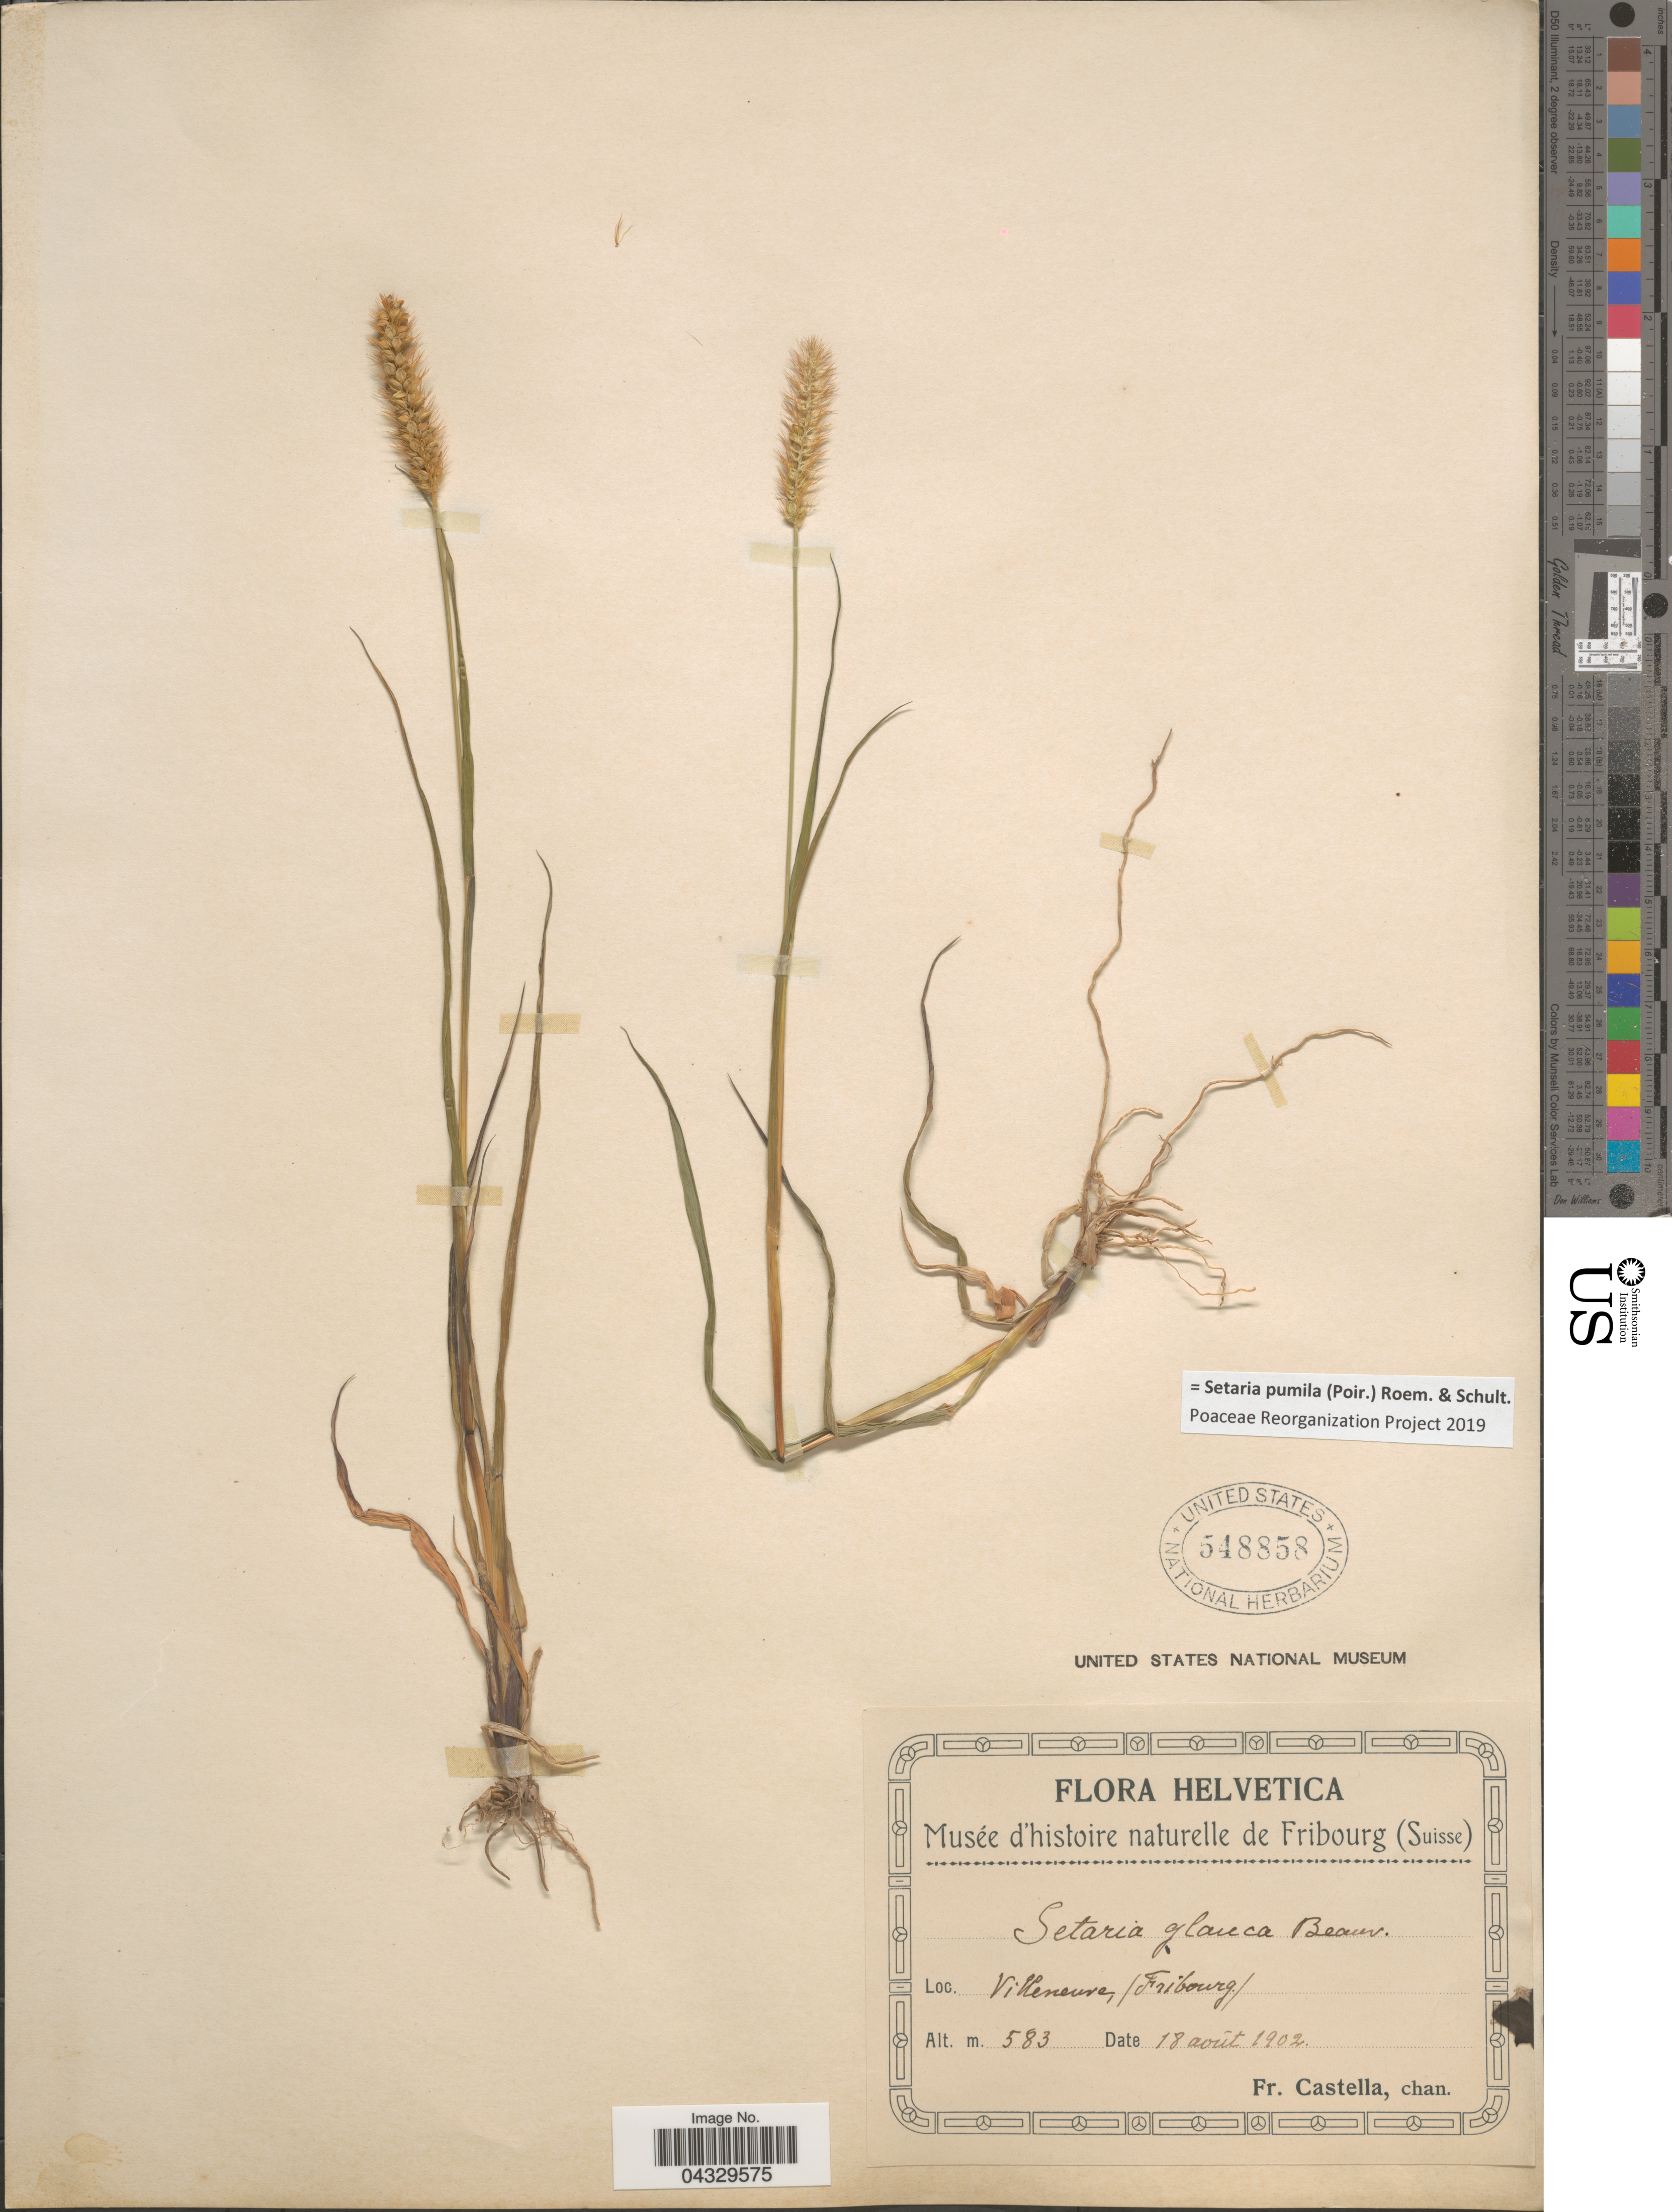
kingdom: Plantae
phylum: Tracheophyta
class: Liliopsida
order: Poales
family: Poaceae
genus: Setaria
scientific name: Setaria pumila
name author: (Poir.) Roem. & Schult.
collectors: Fr. Castella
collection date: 1902-08-18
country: Switzerland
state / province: Fribourg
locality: Helvetica. Villeneuve, (Fribourg).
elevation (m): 583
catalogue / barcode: US 548858